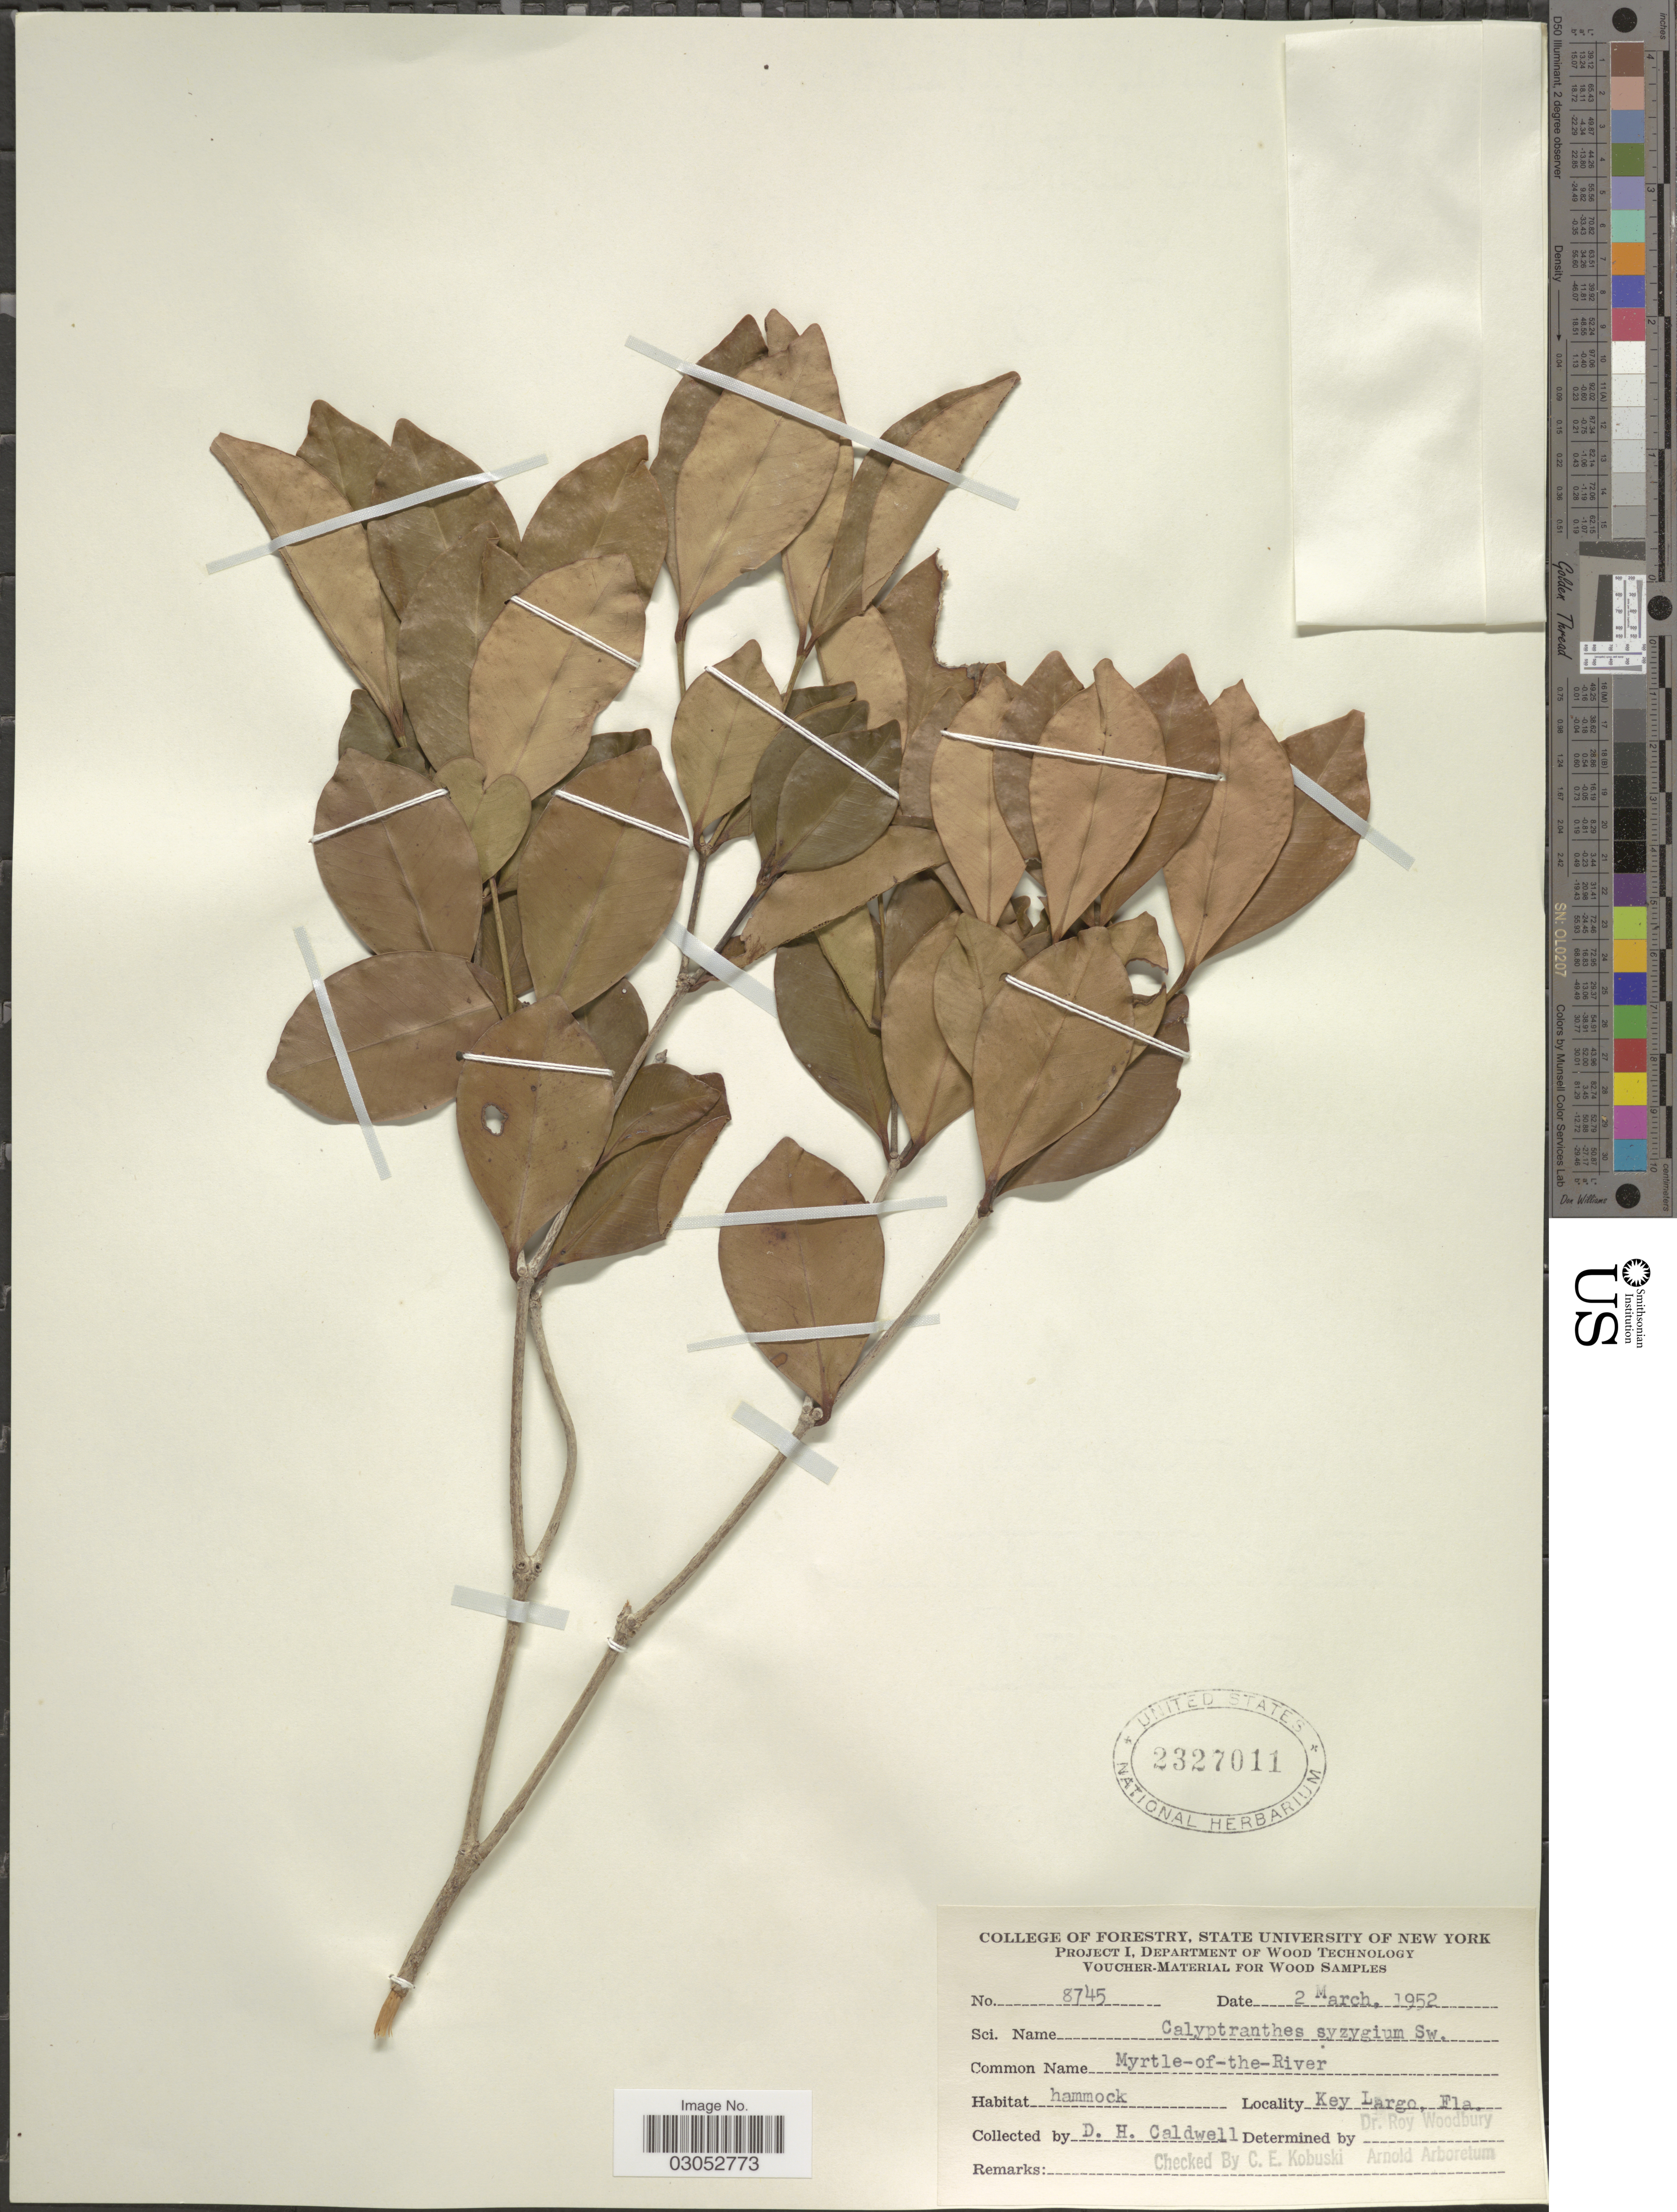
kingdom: Plantae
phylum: Tracheophyta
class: Magnoliopsida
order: Myrtales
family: Myrtaceae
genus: Myrcia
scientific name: Myrcia zuzygium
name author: (L.) A.R. Lourenço & E. Lucas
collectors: D. H. Caldwell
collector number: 8745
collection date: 1952-03-02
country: United States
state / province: Florida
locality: Key Largo.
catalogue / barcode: US 2327011